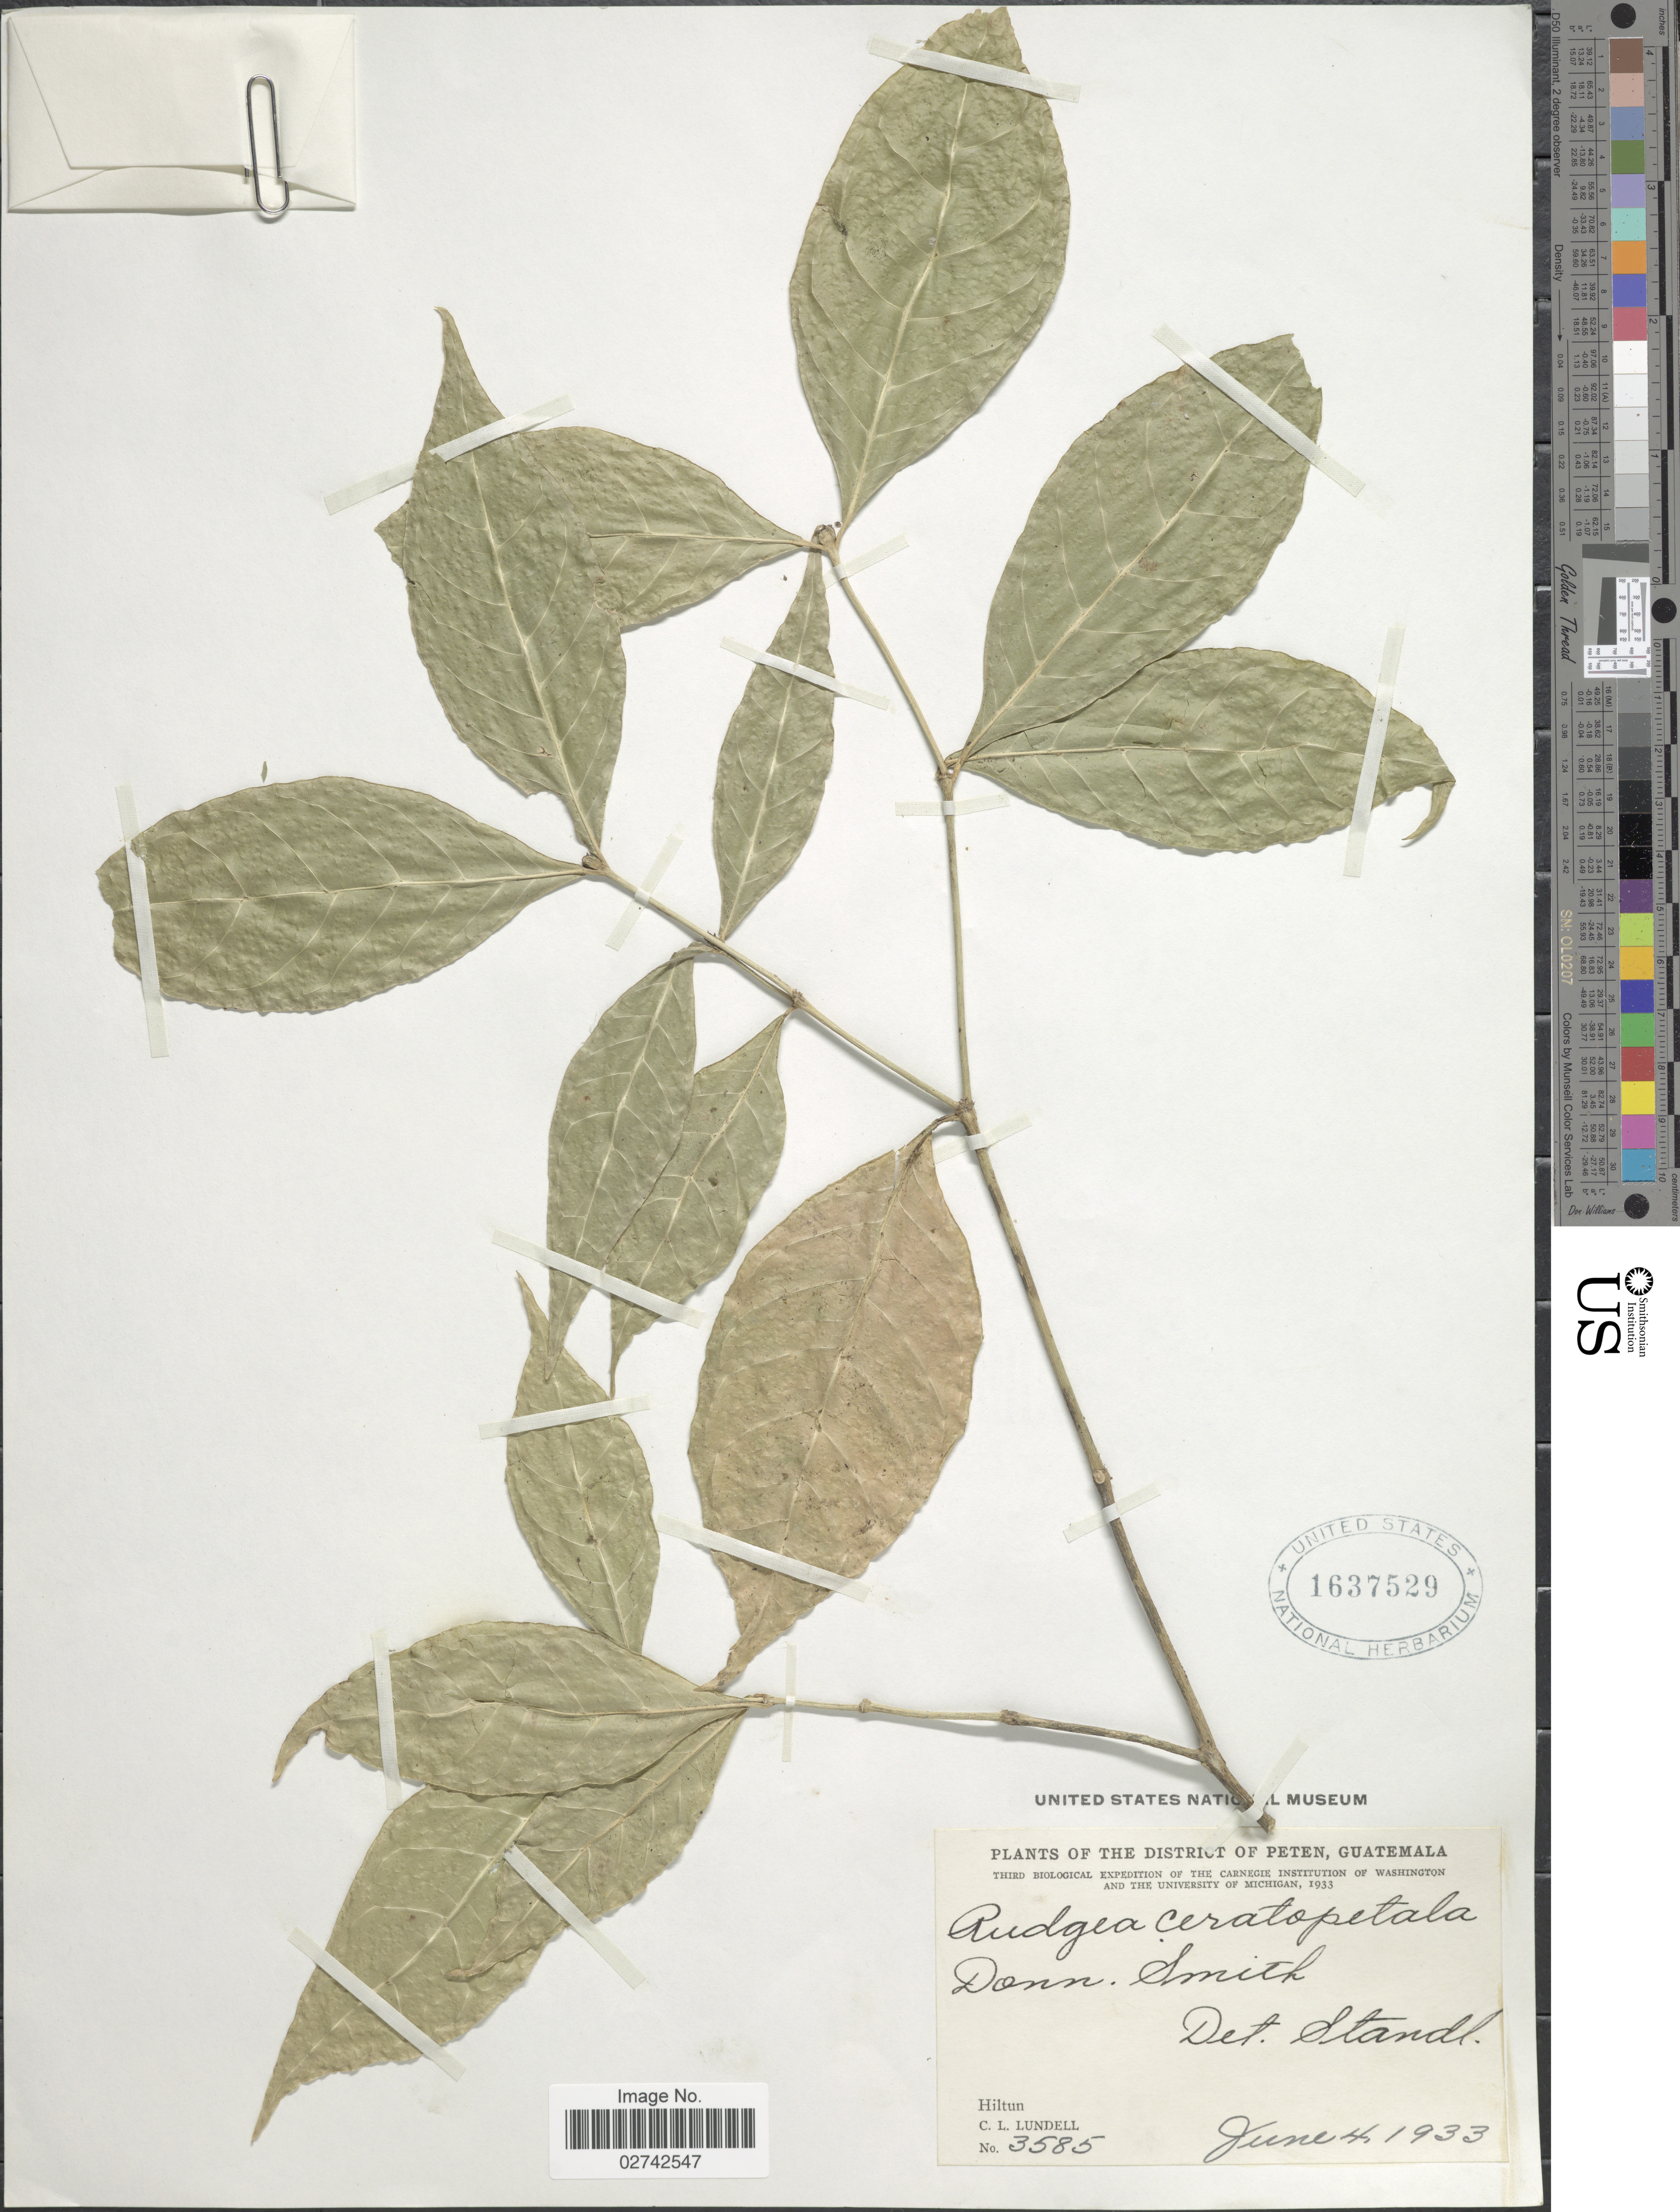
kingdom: Plantae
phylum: Tracheophyta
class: Magnoliopsida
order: Gentianales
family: Rubiaceae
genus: Rudgea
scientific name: Rudgea ceratopetala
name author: Donn. Sm.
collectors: C. L. Lundell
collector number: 3585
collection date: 1933-06-04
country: Guatemala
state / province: El Petén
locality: The District of Peten, Guatemala, Hiltun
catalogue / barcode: US 1637529